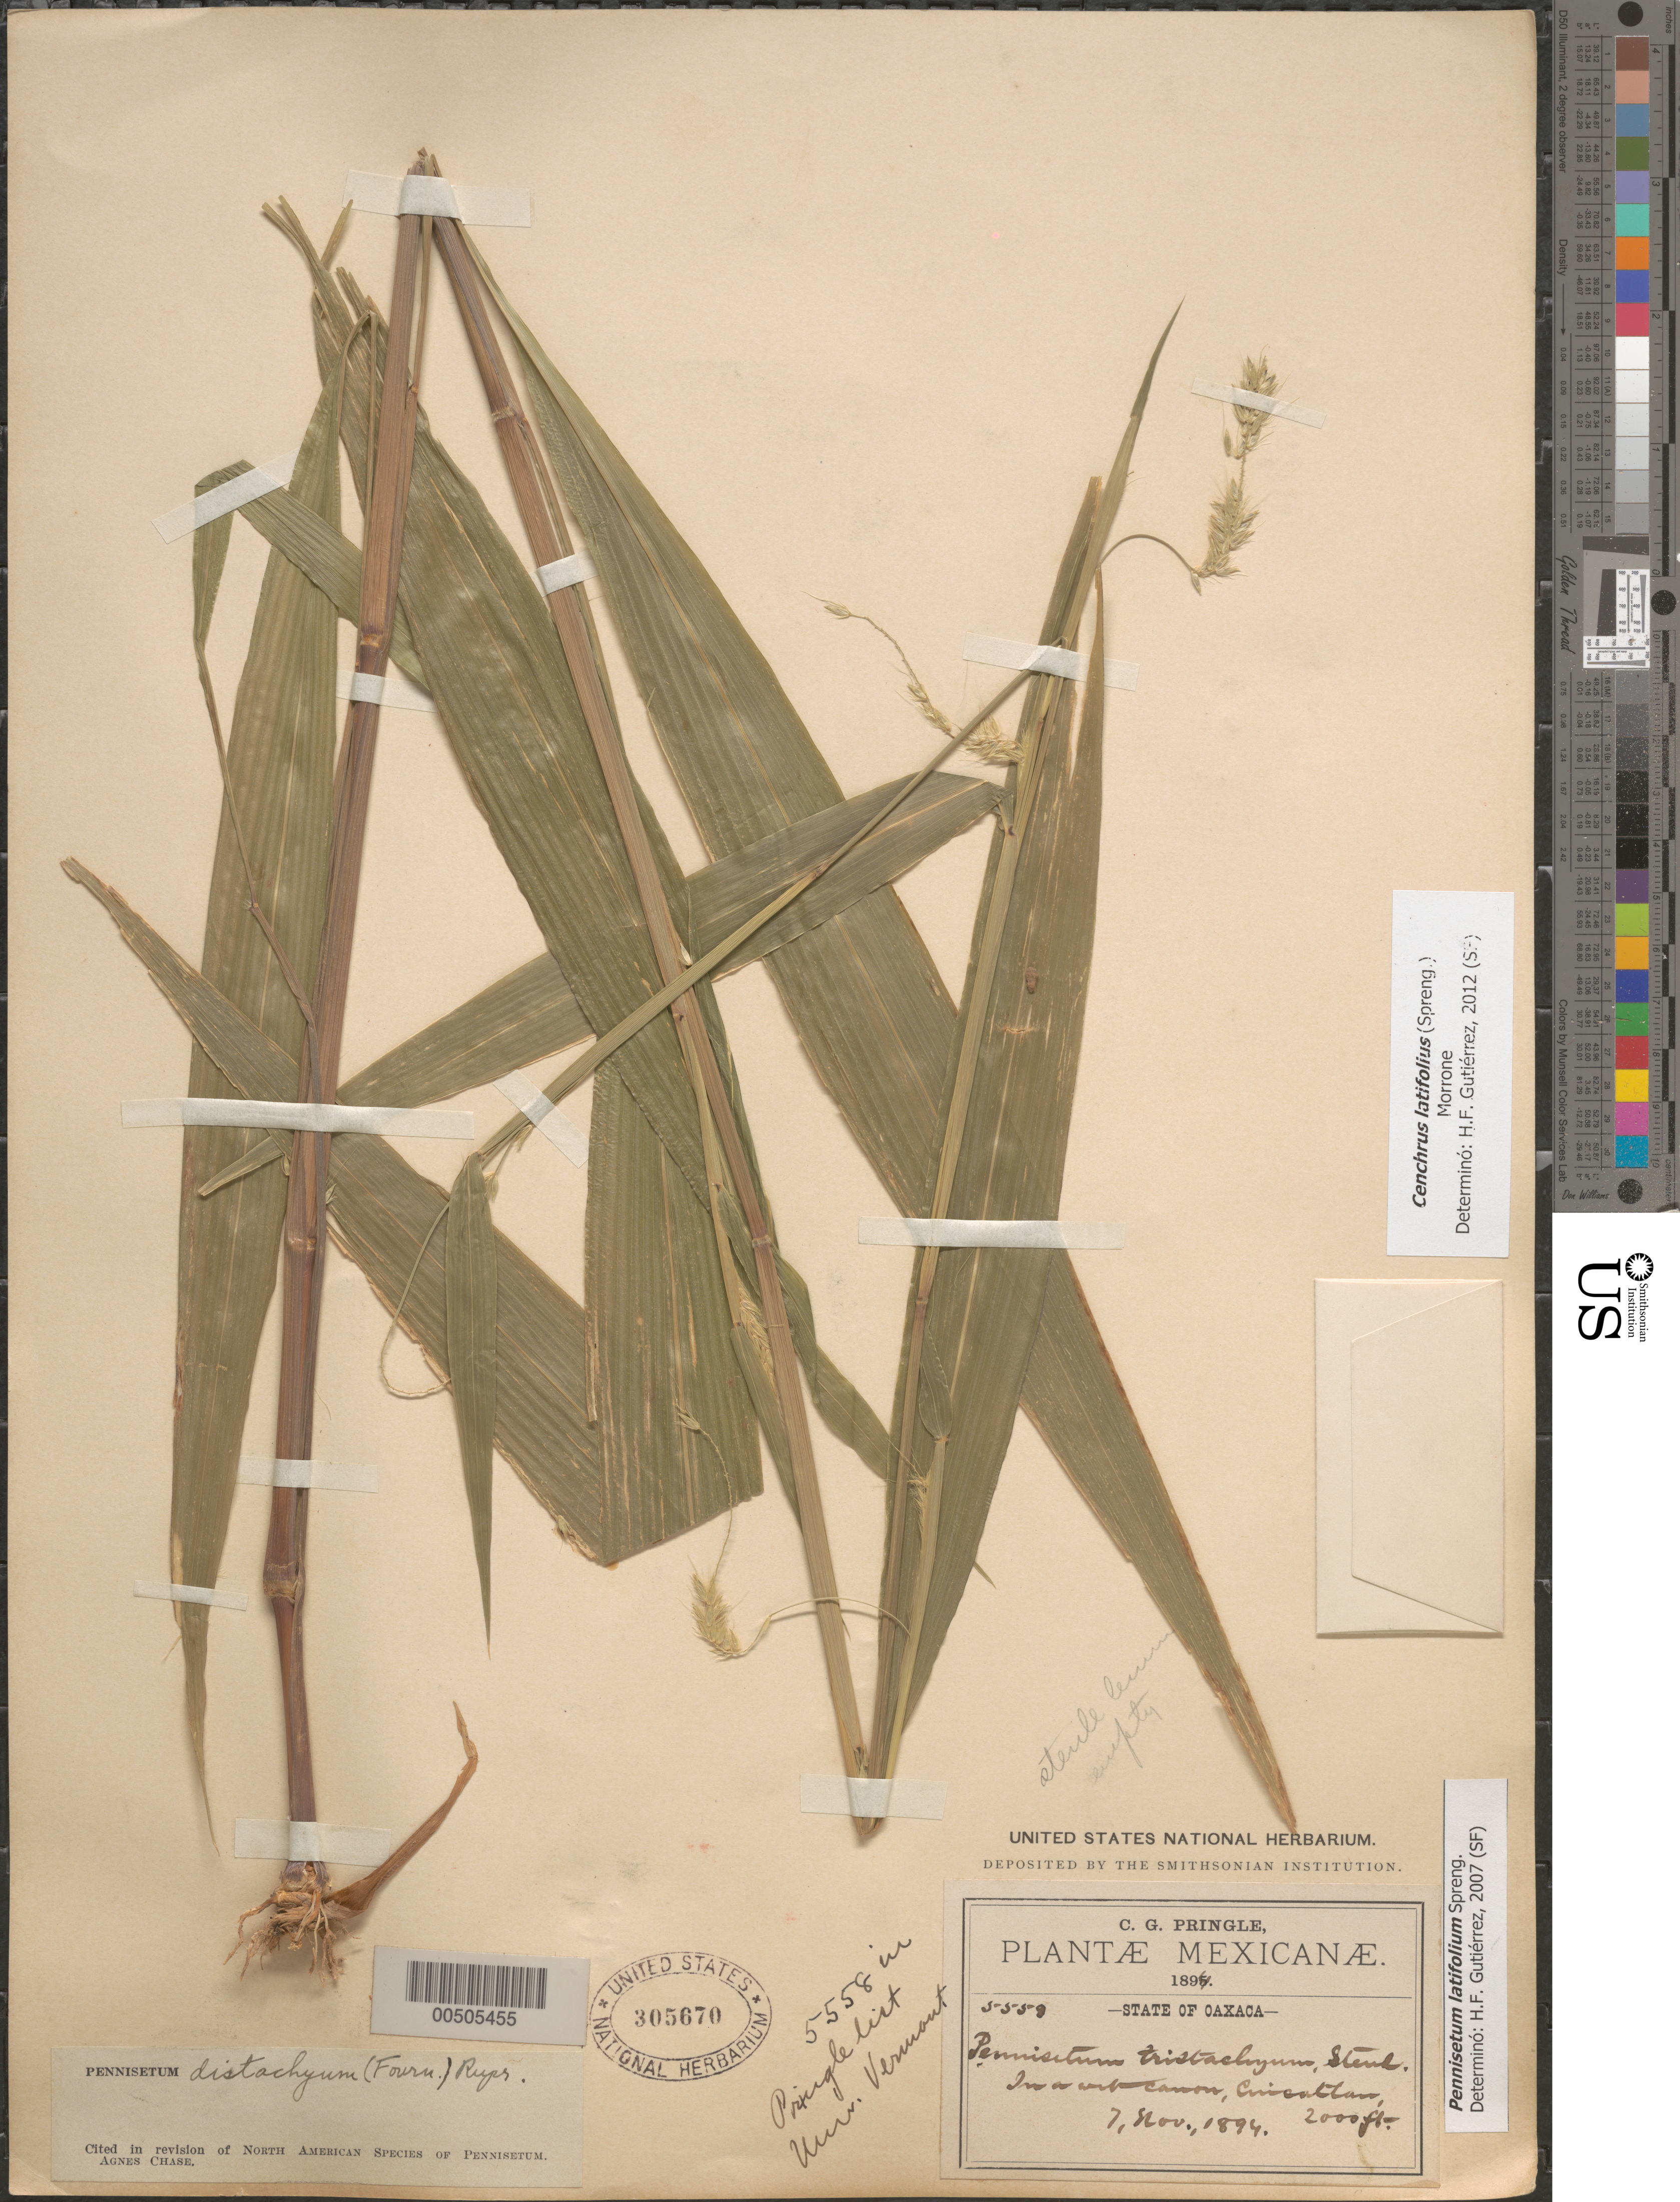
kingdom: Plantae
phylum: Tracheophyta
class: Liliopsida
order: Poales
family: Poaceae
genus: Cenchrus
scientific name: Cenchrus latifolius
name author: (Spreng.) Morrone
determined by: Gutiérrez, H. F.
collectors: C. G. Pringle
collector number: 5558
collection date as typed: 7 Nov 1894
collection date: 1894-11-07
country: Mexico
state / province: Oaxaca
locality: Cuicaltán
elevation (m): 610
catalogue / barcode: US 305670